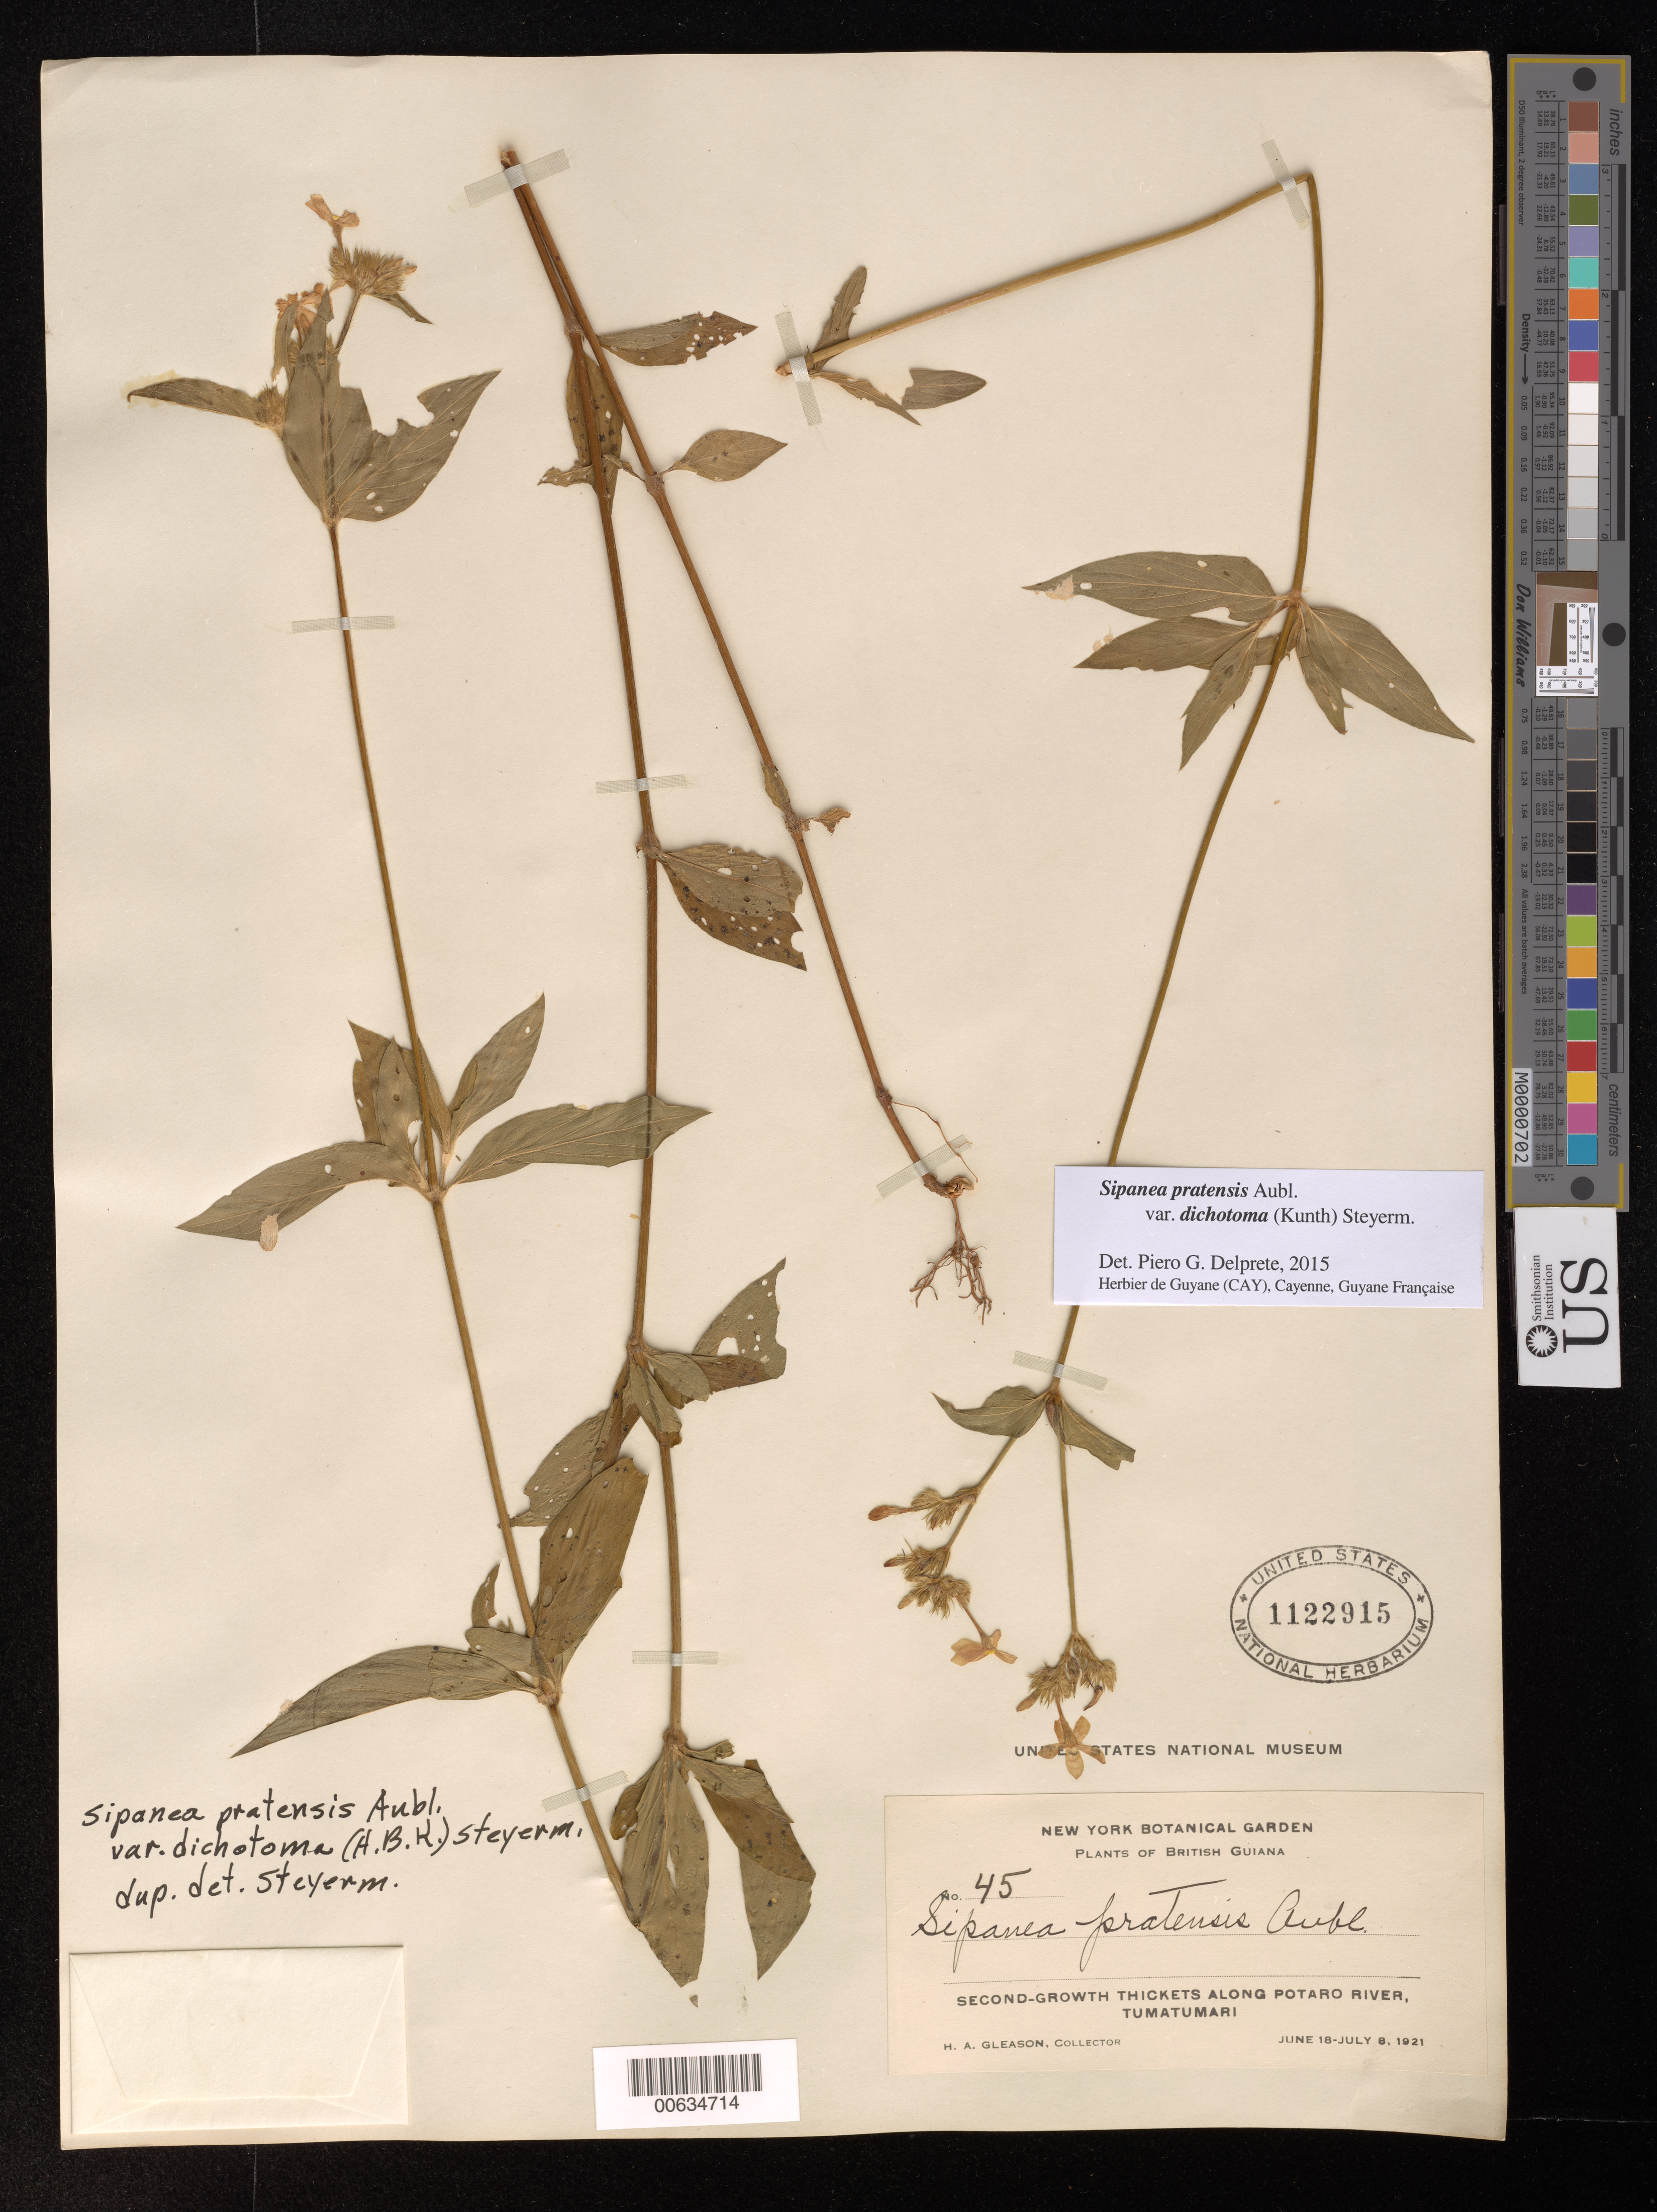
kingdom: Plantae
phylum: Tracheophyta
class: Magnoliopsida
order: Gentianales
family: Rubiaceae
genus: Sipanea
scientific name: Sipanea pratensis var. dichotoma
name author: (Kunth) Steyerm.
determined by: Steyermark, Julian A., (VEN)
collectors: H. A. Gleason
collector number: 45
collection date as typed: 18-Jun-21 to 8-Jul-21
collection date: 1921-06-18/1921-07-08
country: Guyana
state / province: Potaro-Siparuni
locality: Tumatumari Village, Potaro R.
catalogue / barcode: US 1122915